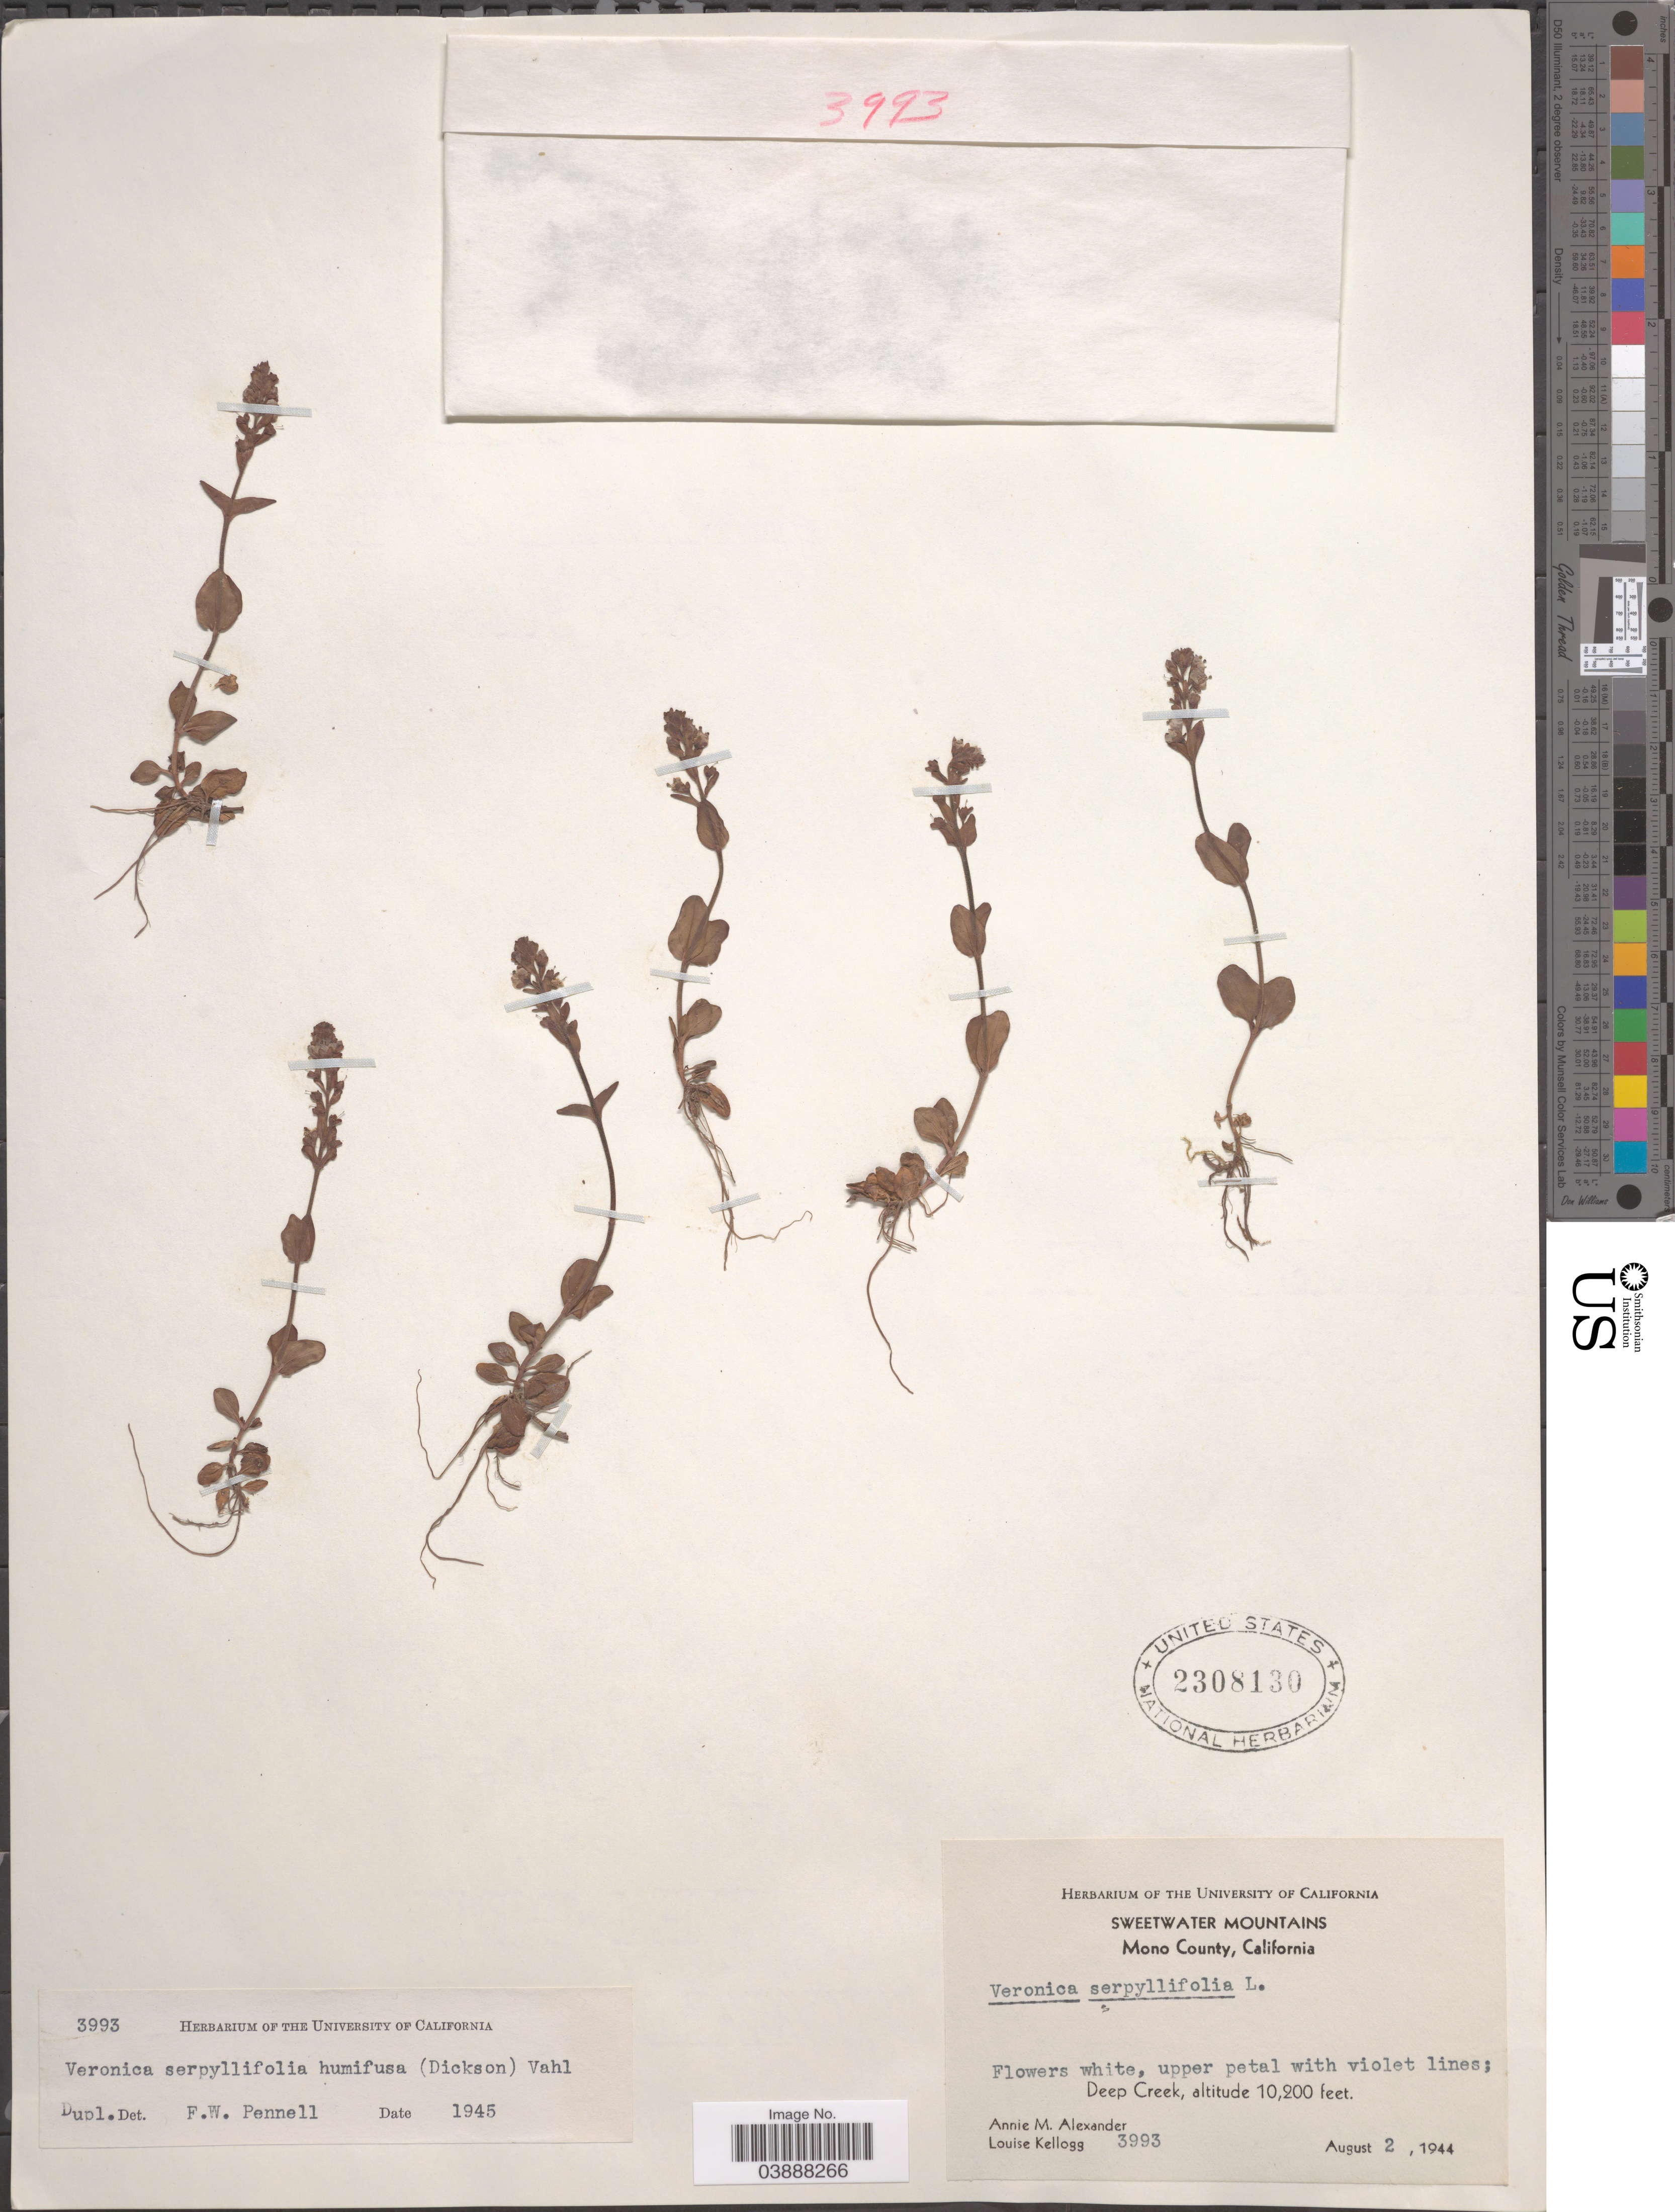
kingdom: Plantae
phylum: Tracheophyta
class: Magnoliopsida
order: Lamiales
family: Plantaginaceae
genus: Veronica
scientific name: Veronica serpyllifolia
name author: L.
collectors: A. M. Alexander & L. Kellogg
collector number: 3993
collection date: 1944-08-02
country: United States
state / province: California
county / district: Mono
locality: Sweetwater Mountains. Mono County. Deep Creek.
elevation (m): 3109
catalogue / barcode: US 2308130